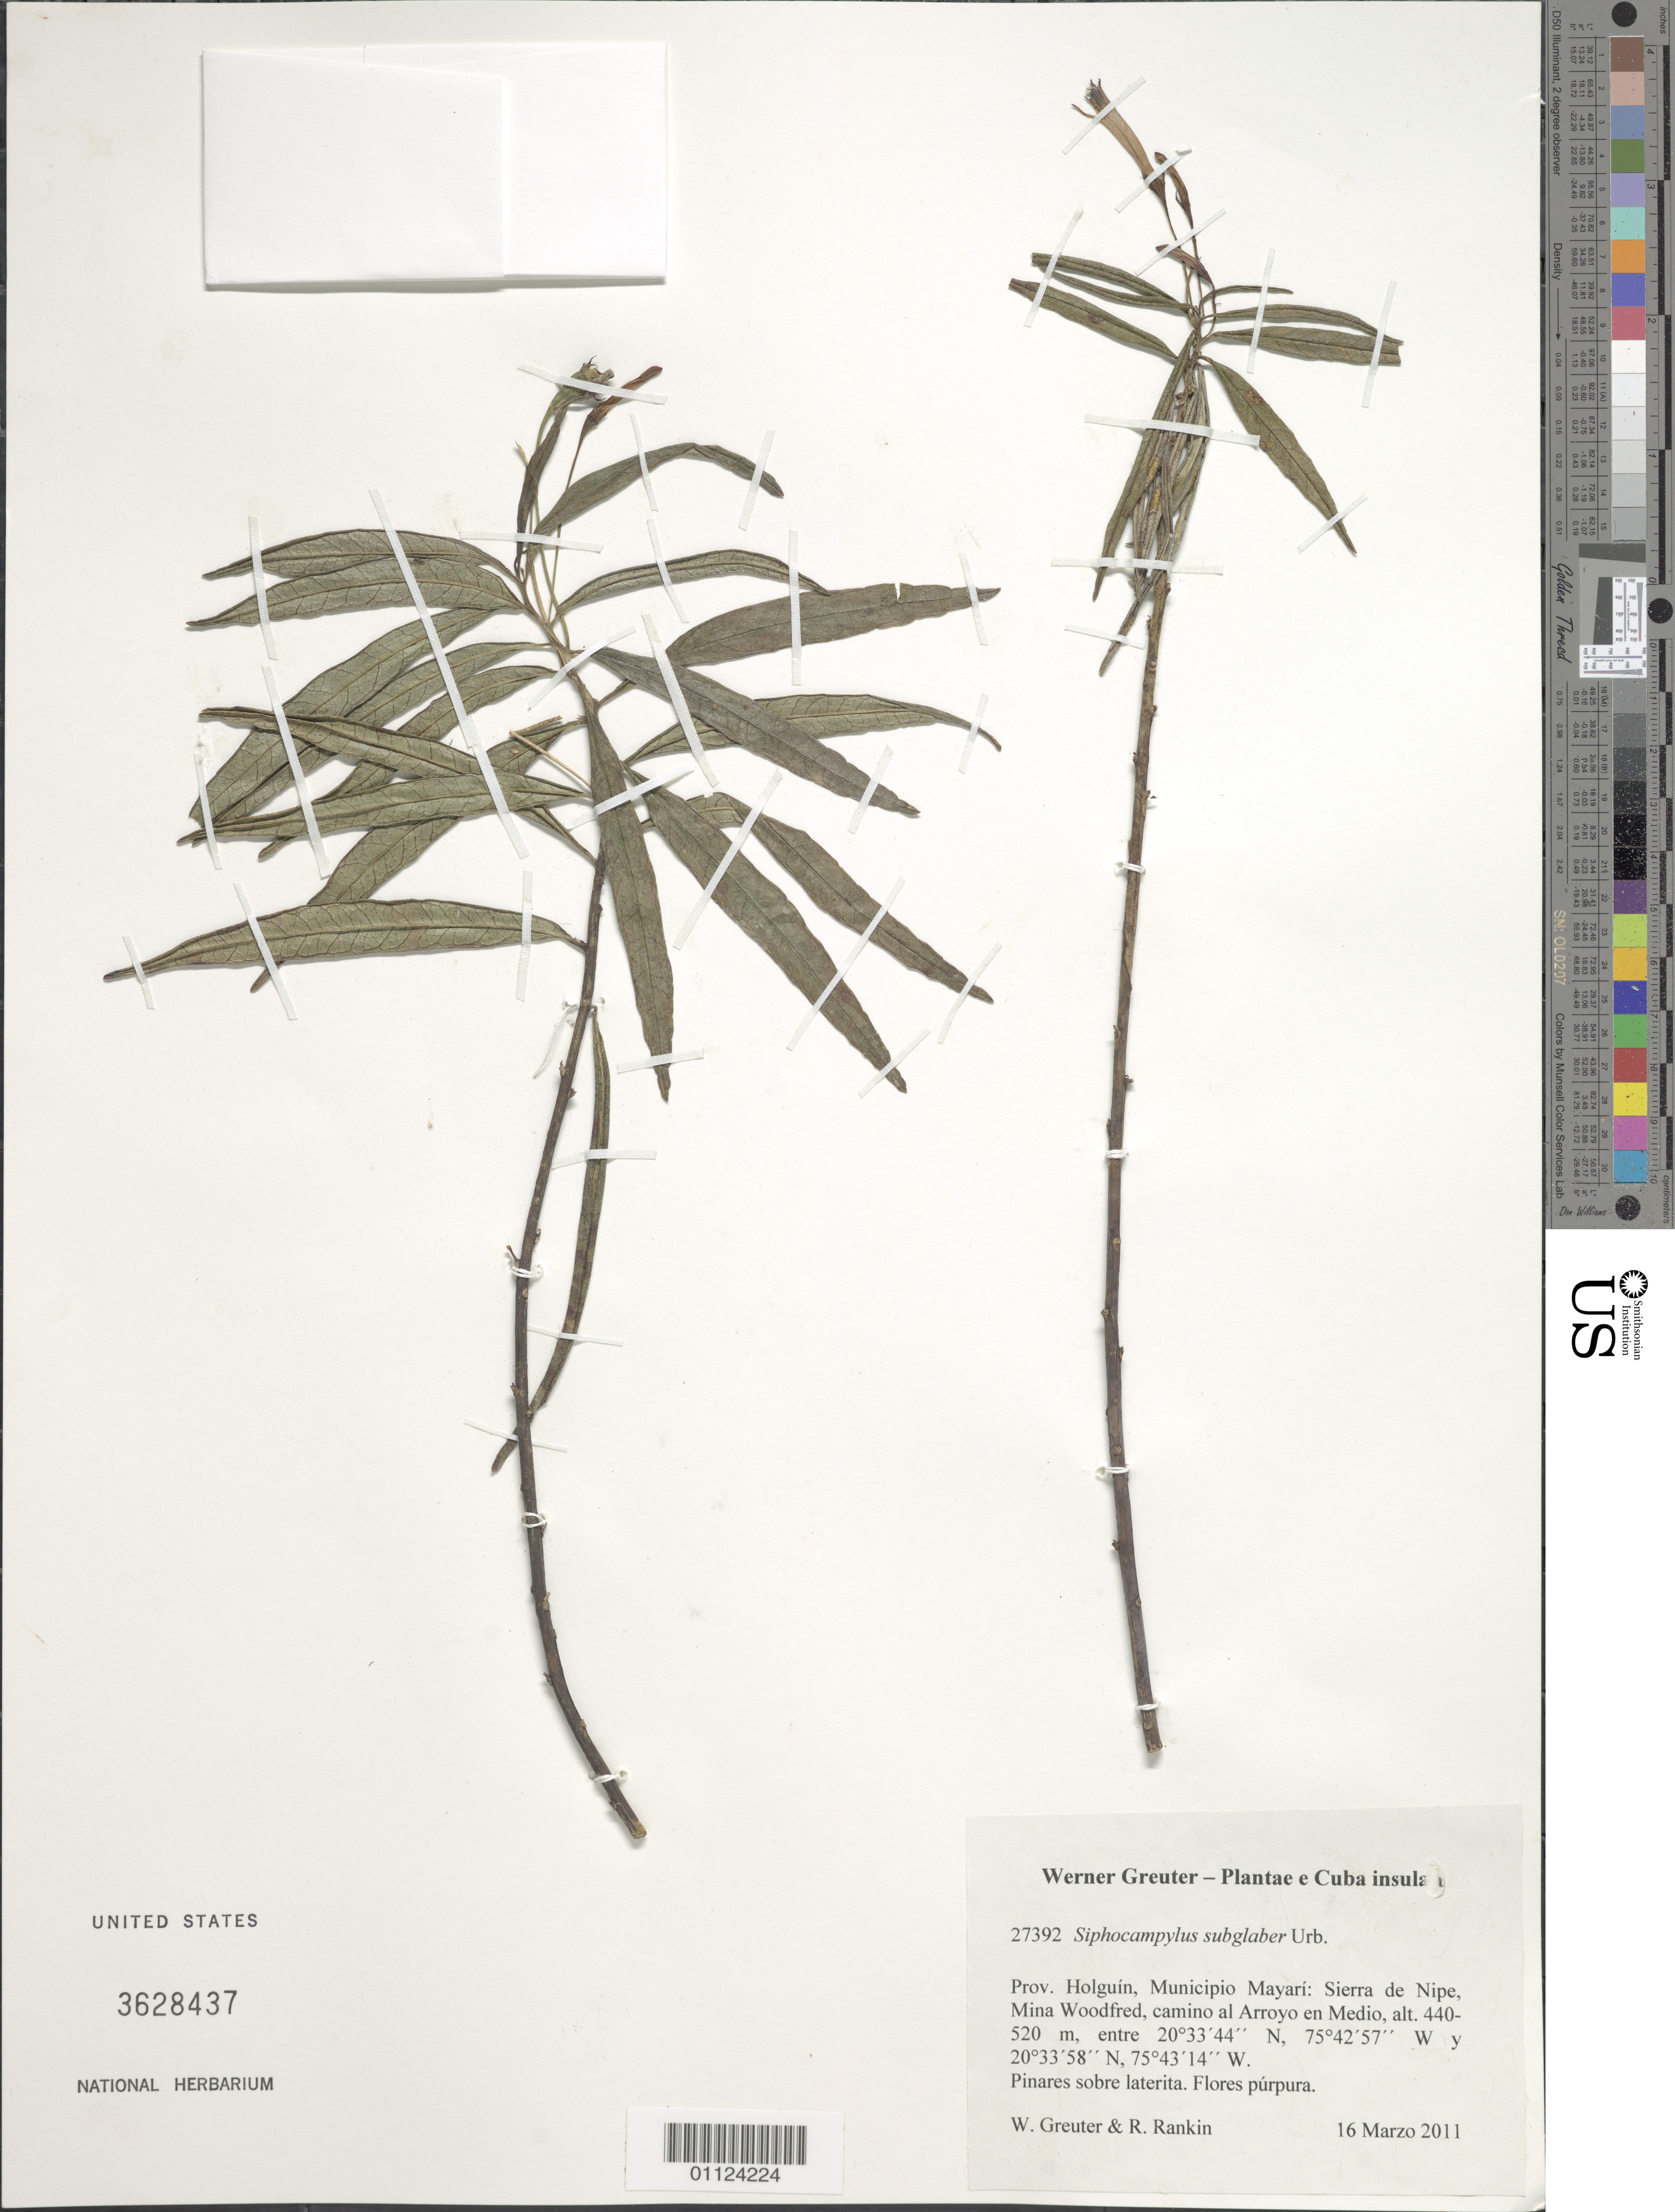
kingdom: Plantae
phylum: Tracheophyta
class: Magnoliopsida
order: Asterales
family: Campanulaceae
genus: Siphocampylus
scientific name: Siphocampylus subglaber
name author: Urb.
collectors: W. Greuter & R. Rankin Rodriguez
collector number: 27392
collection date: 2011-03-16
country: Cuba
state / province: Holguín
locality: Municipio Mayarí, Sierra de Nipe, Mina Woodfred, camino al Arroyo en Medio.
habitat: Pinares sobre laterita. Espacios argilosos abiertos.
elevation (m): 440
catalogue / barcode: US 3628437